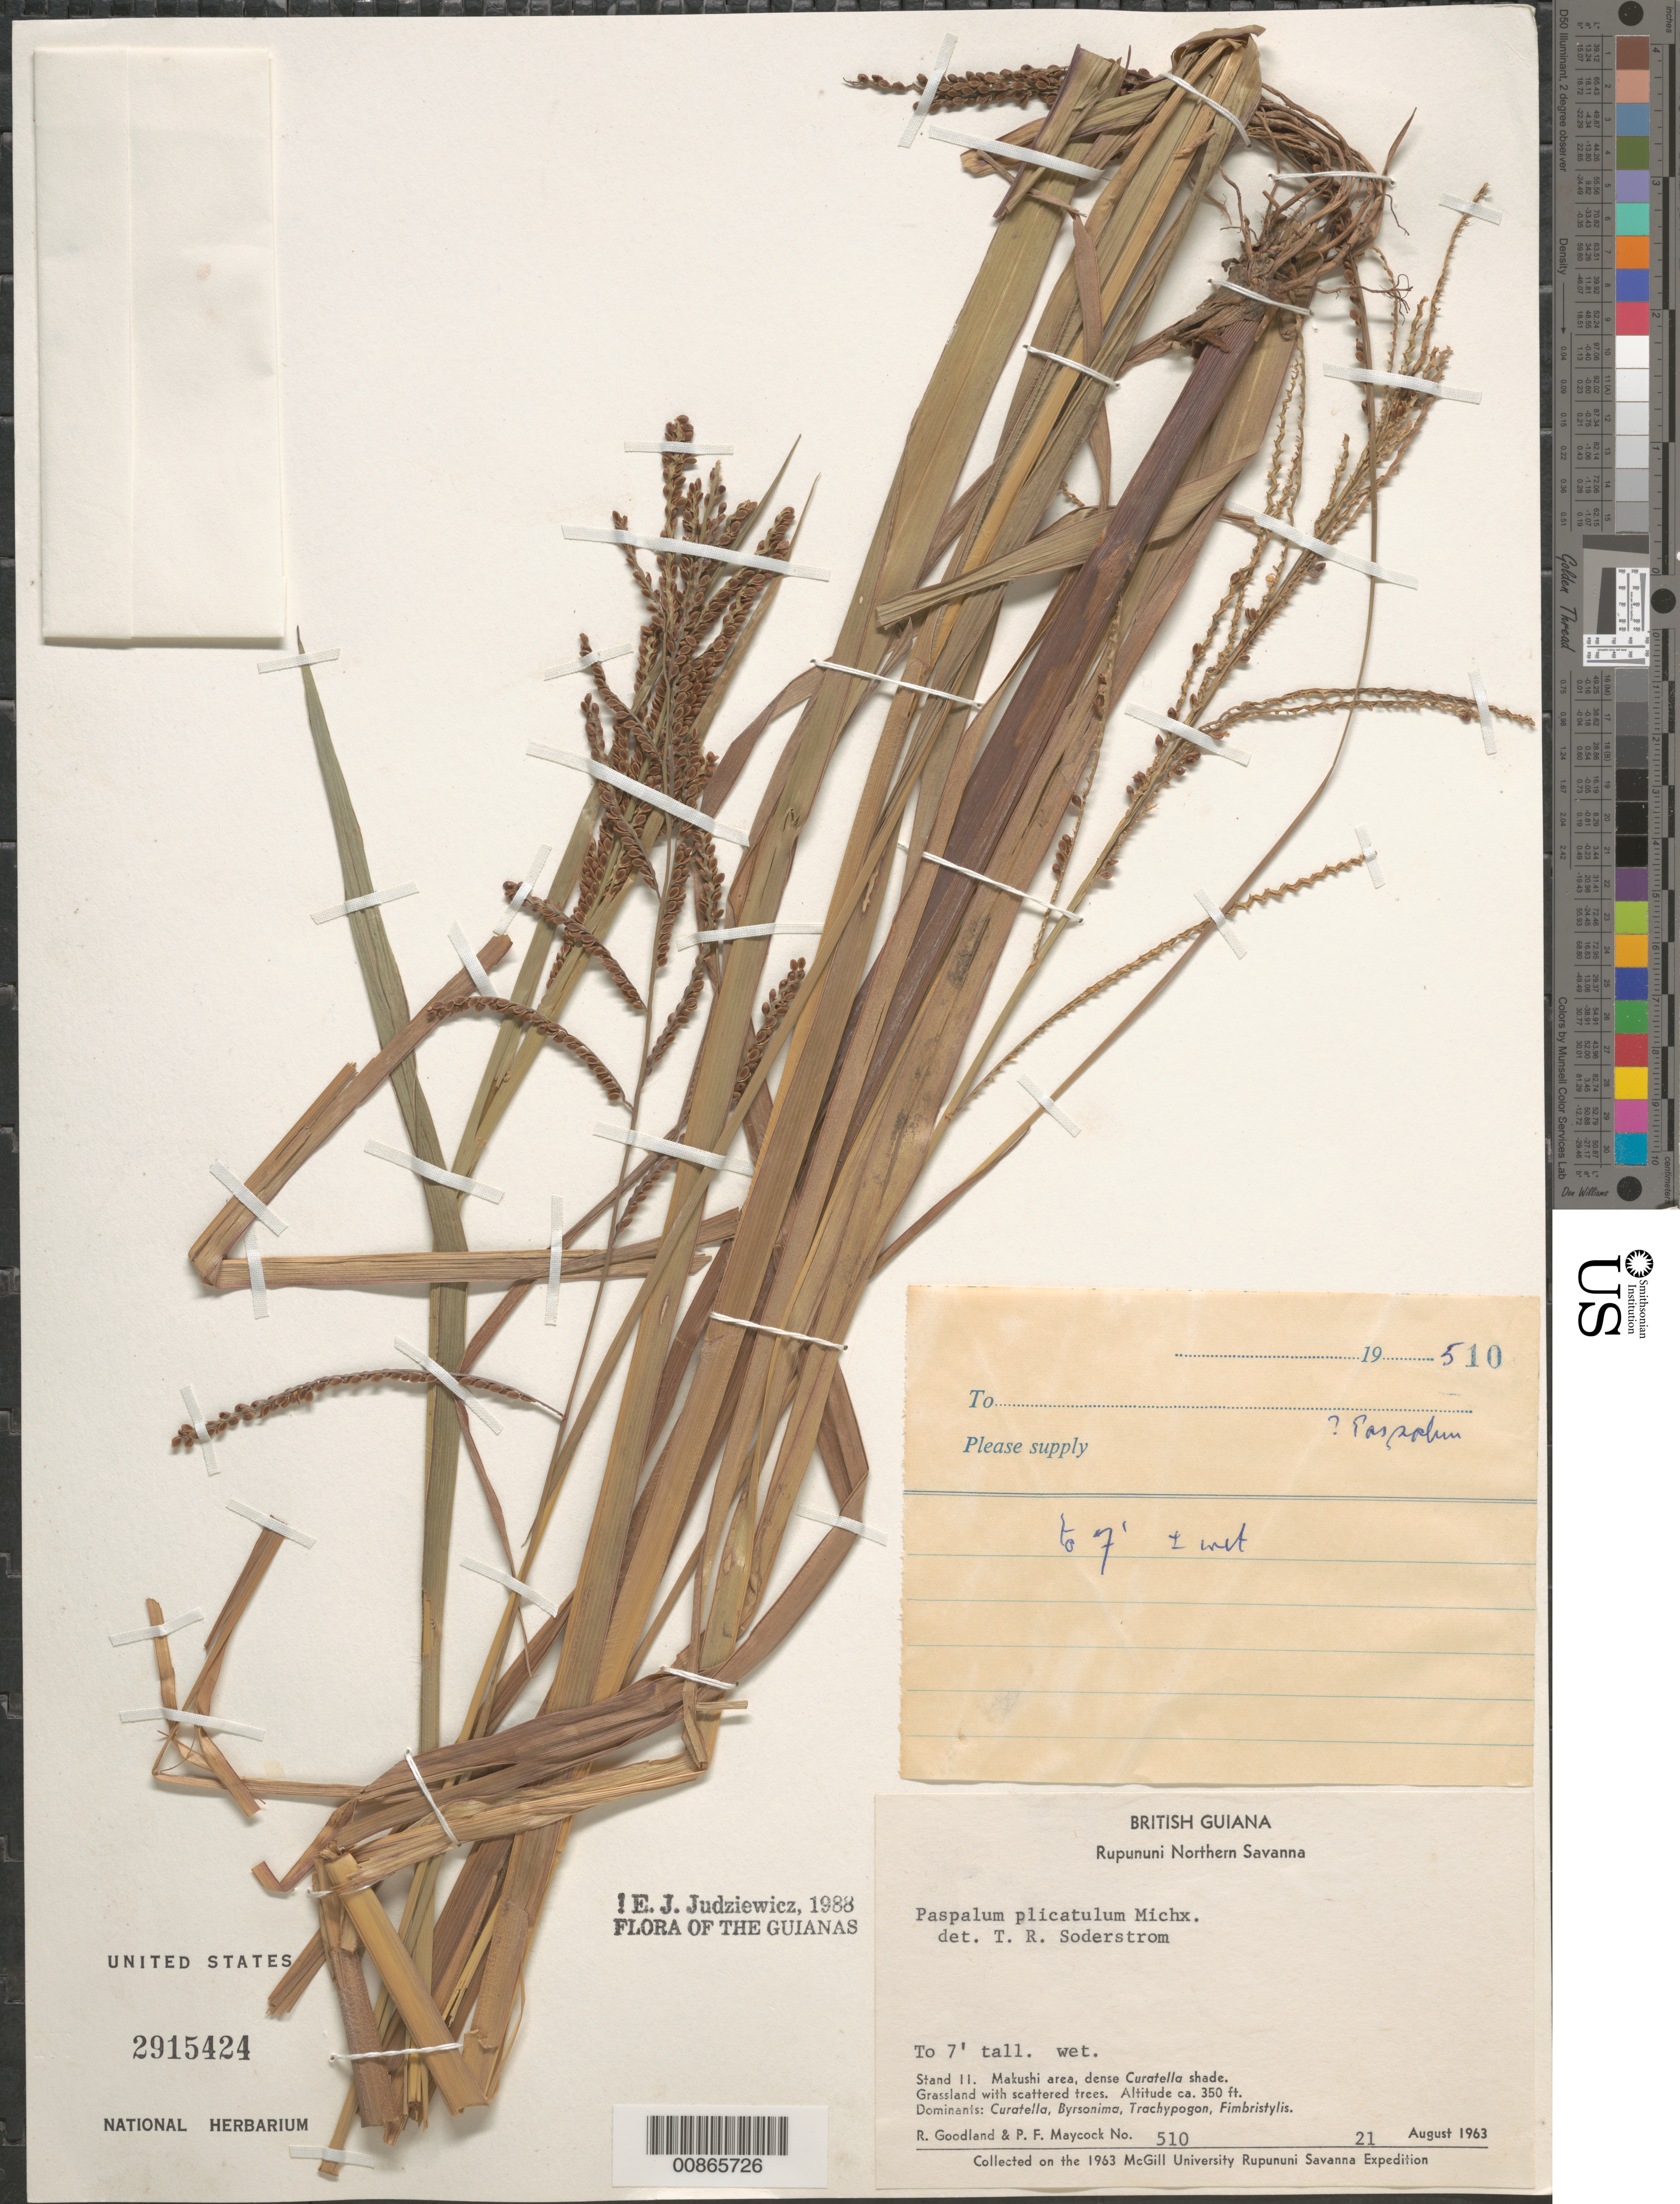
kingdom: Plantae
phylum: Tracheophyta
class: Liliopsida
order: Poales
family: Poaceae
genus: Paspalum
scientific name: Paspalum plicatulum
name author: Michx.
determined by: Judziewicz, E. J.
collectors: R. Goodland & P. Maycock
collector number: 510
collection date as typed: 21-Aug-63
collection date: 1963-08-21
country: Guyana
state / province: U. Takutu-U. Essequibo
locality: Rupununi Northern Savanna, Makushi area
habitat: Dense Curatella shade. Dominants: Curatella, Byrsonima, Trachypogon & Fimbristylis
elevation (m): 107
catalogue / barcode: US 2915424